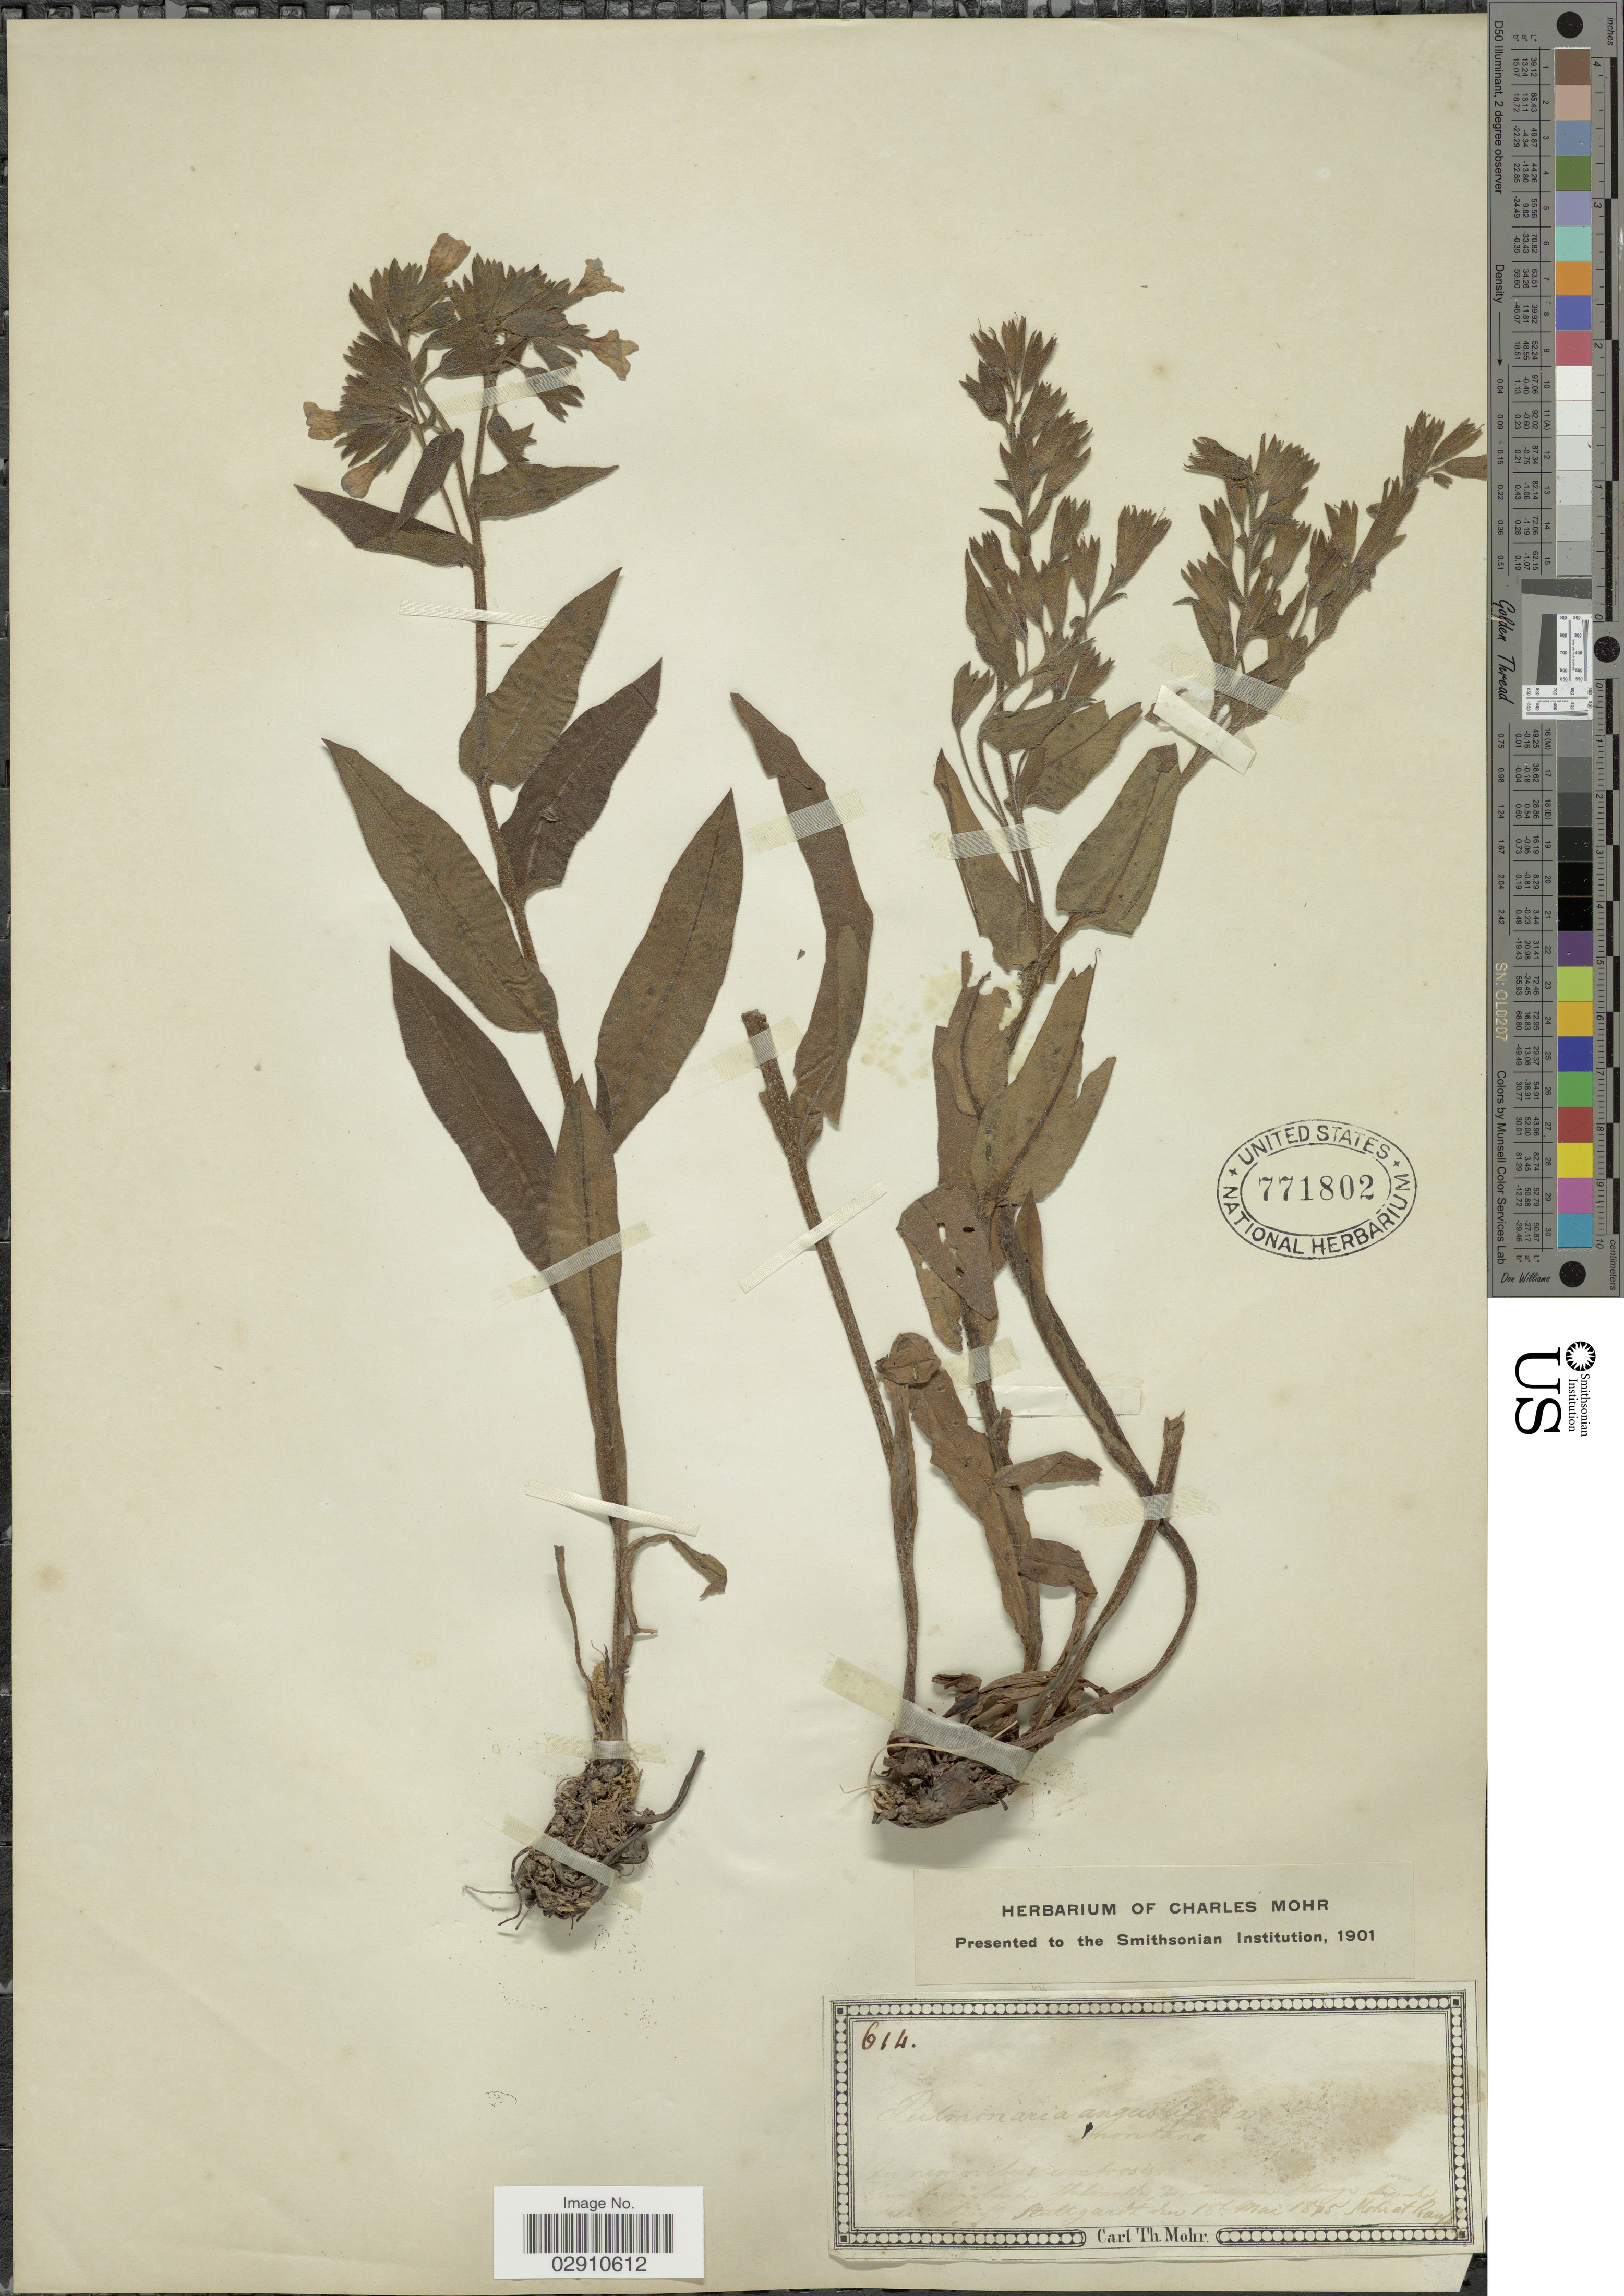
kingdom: Plantae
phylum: Tracheophyta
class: Magnoliopsida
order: Boraginales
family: Boraginaceae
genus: Pulmonaria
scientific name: Pulmonaria angustifolia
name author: L.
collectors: C. T. Mohr & Ray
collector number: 614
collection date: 1845-05-18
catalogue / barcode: US 771802